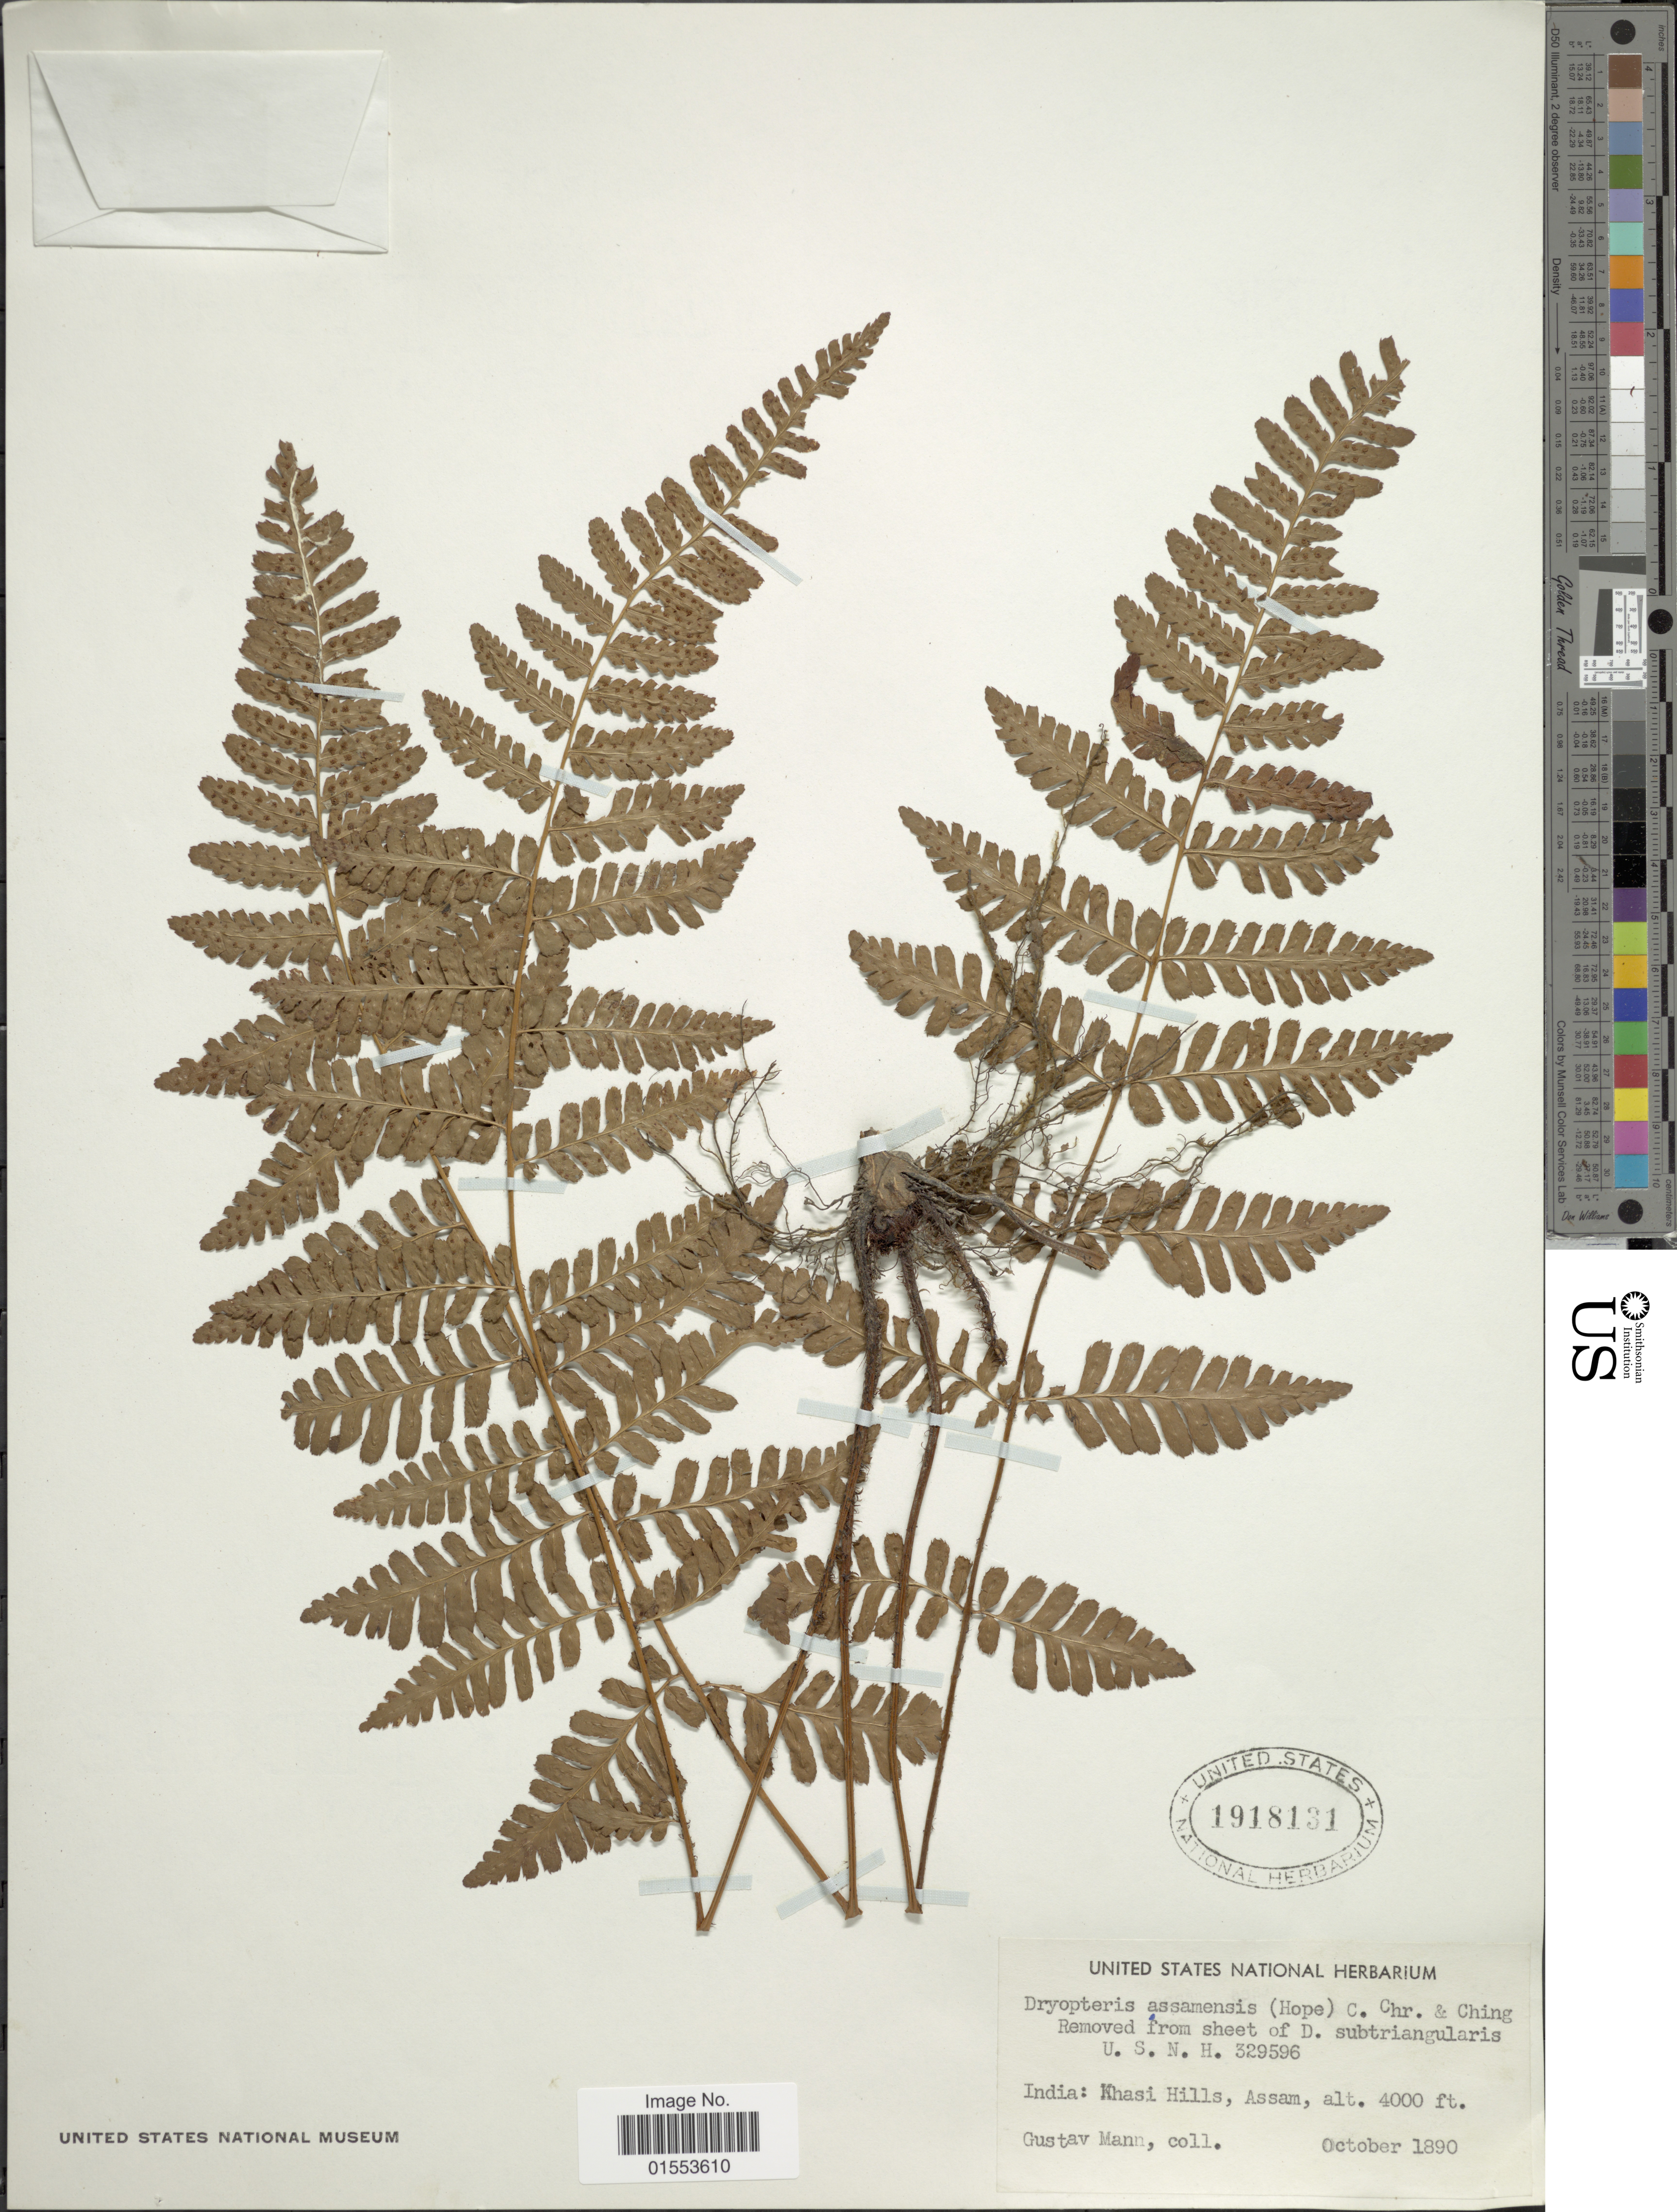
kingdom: Plantae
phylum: Tracheophyta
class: Polypodiopsida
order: Polypodiales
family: Dryopteridaceae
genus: Dryopteris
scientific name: Dryopteris assamensis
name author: (C. Hope) C. Chr. & Ching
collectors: G. Mann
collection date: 1890-10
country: India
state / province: Meghalaya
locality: India: Khasi Hills, Assam.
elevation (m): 1219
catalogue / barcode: US 1918131